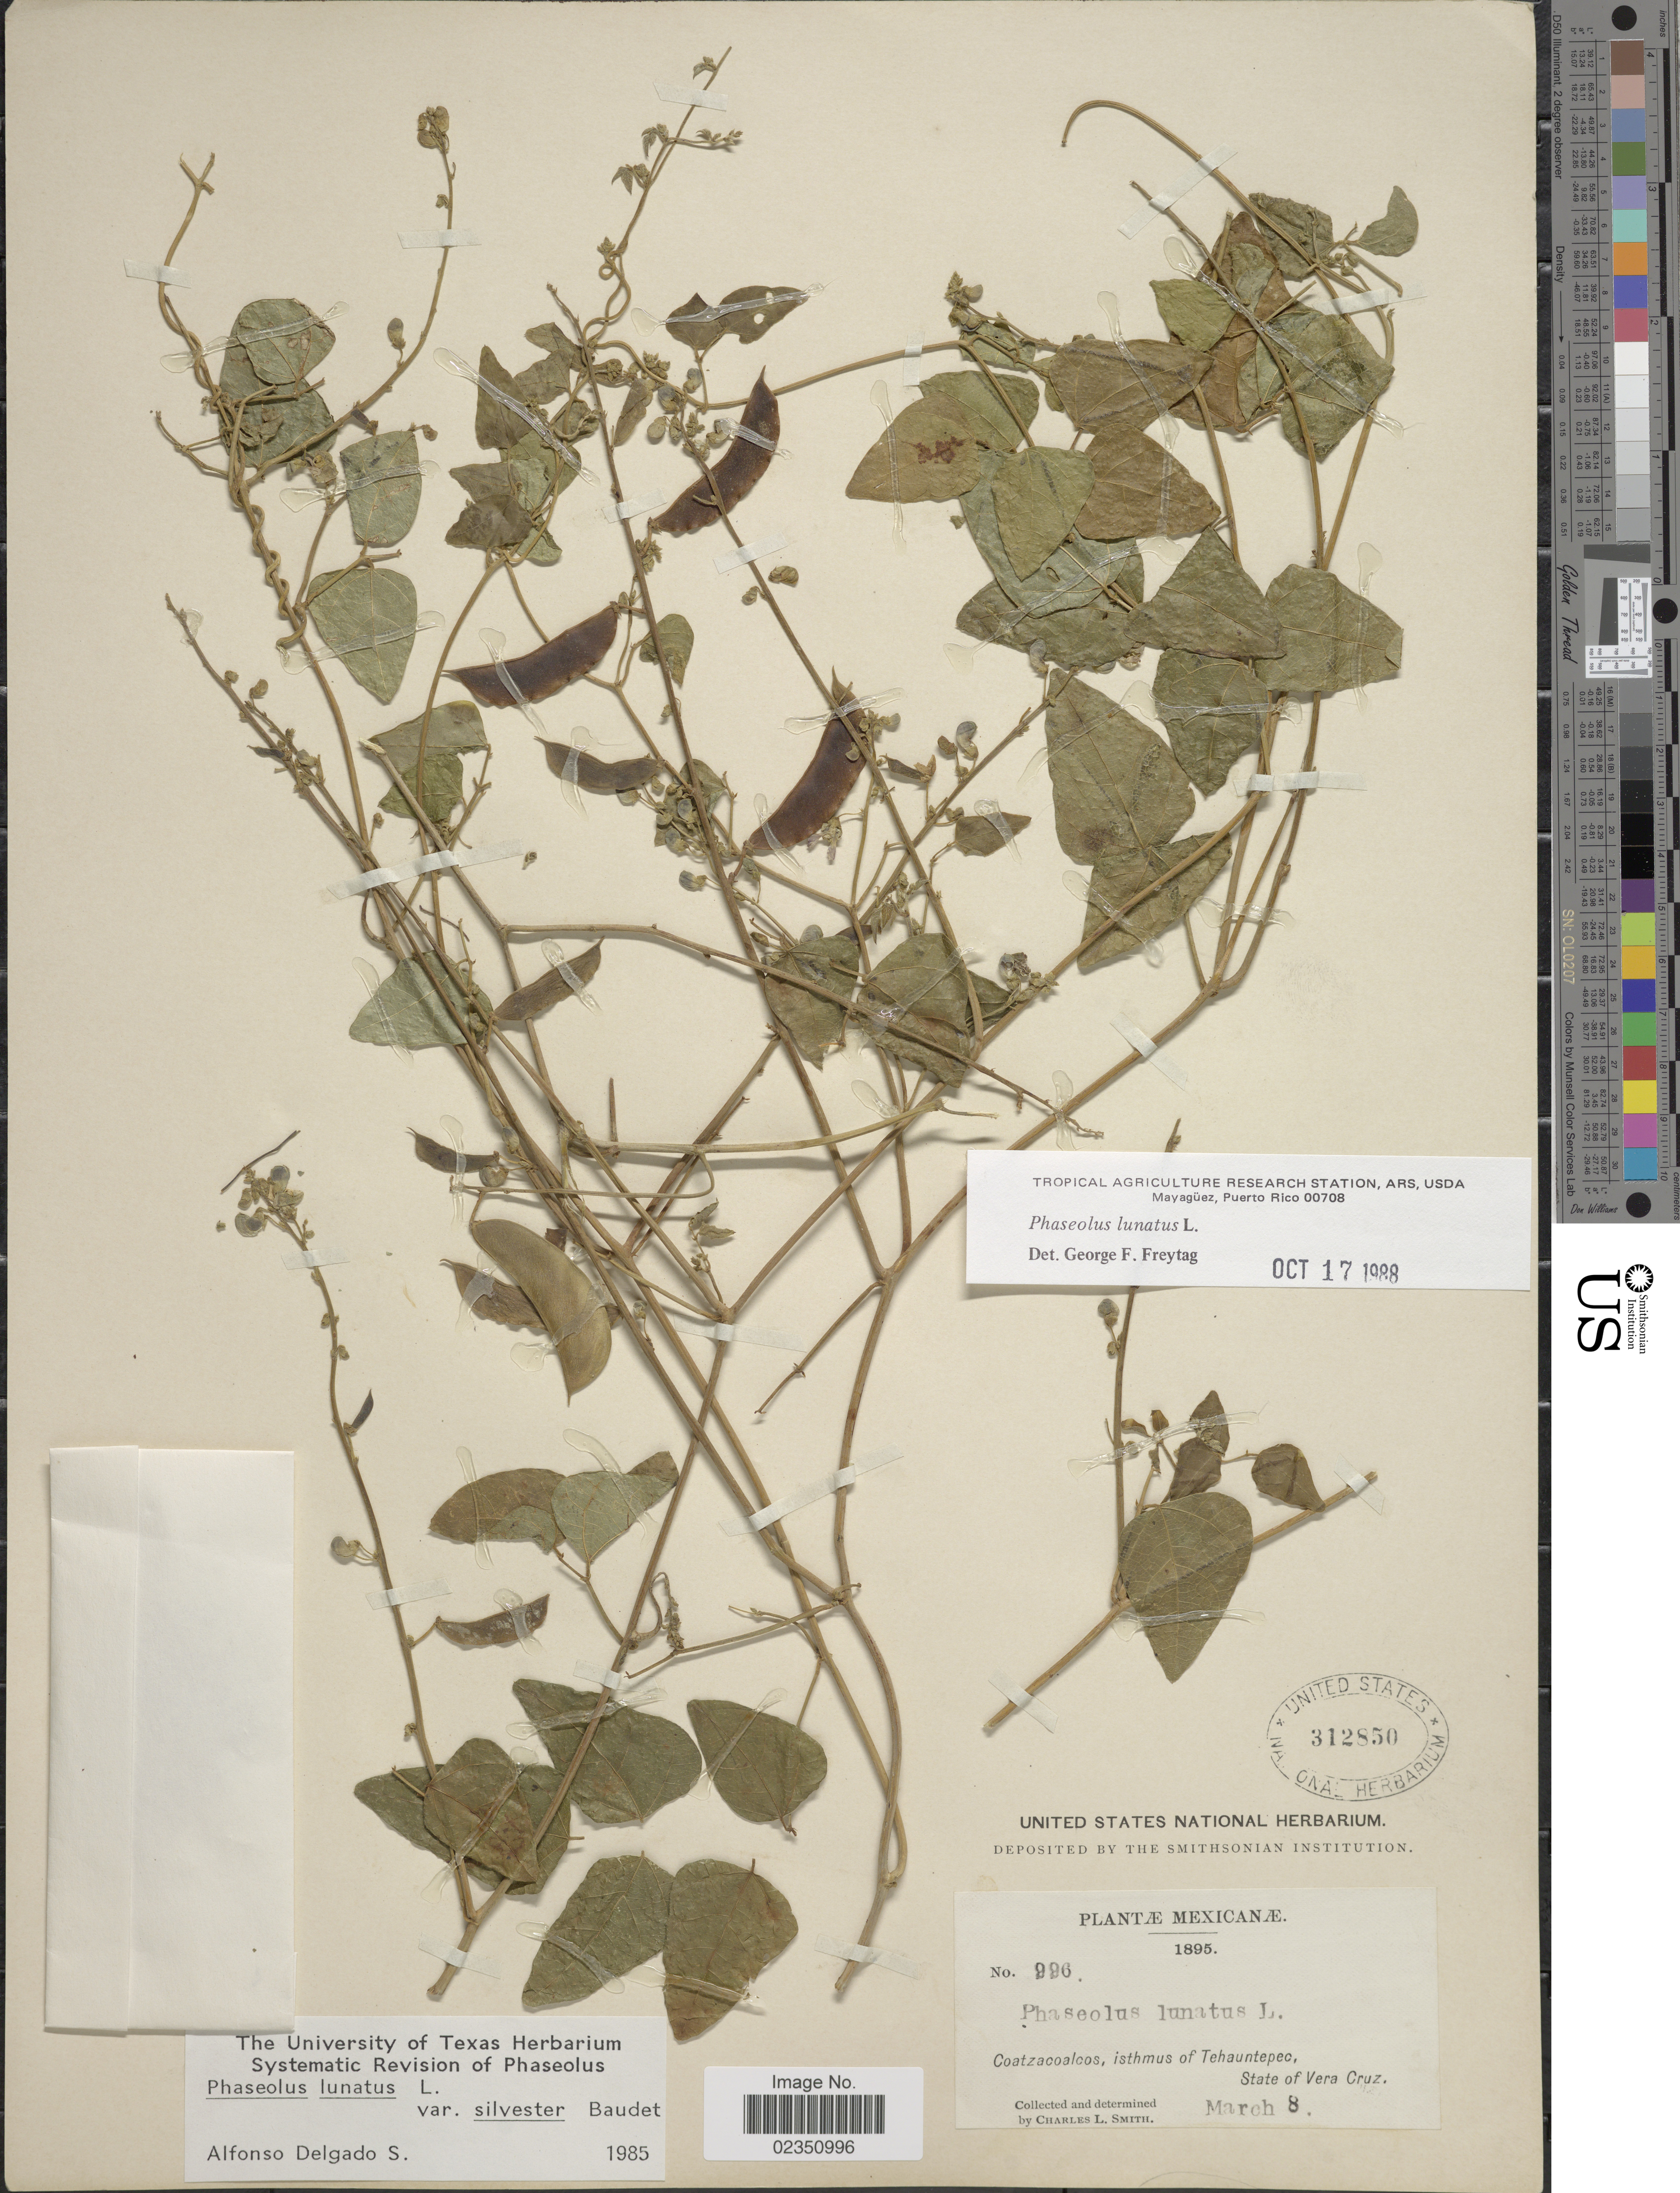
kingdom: Plantae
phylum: Tracheophyta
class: Magnoliopsida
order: Fabales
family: Fabaceae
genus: Phaseolus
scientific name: Phaseolus lunatus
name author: L.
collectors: C. L. Smith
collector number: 996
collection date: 1895-03-08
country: Mexico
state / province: Veracruz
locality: Coatzacoalcos, isthmus of Tehuantepec, State of Vera Cruz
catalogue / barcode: US 312850